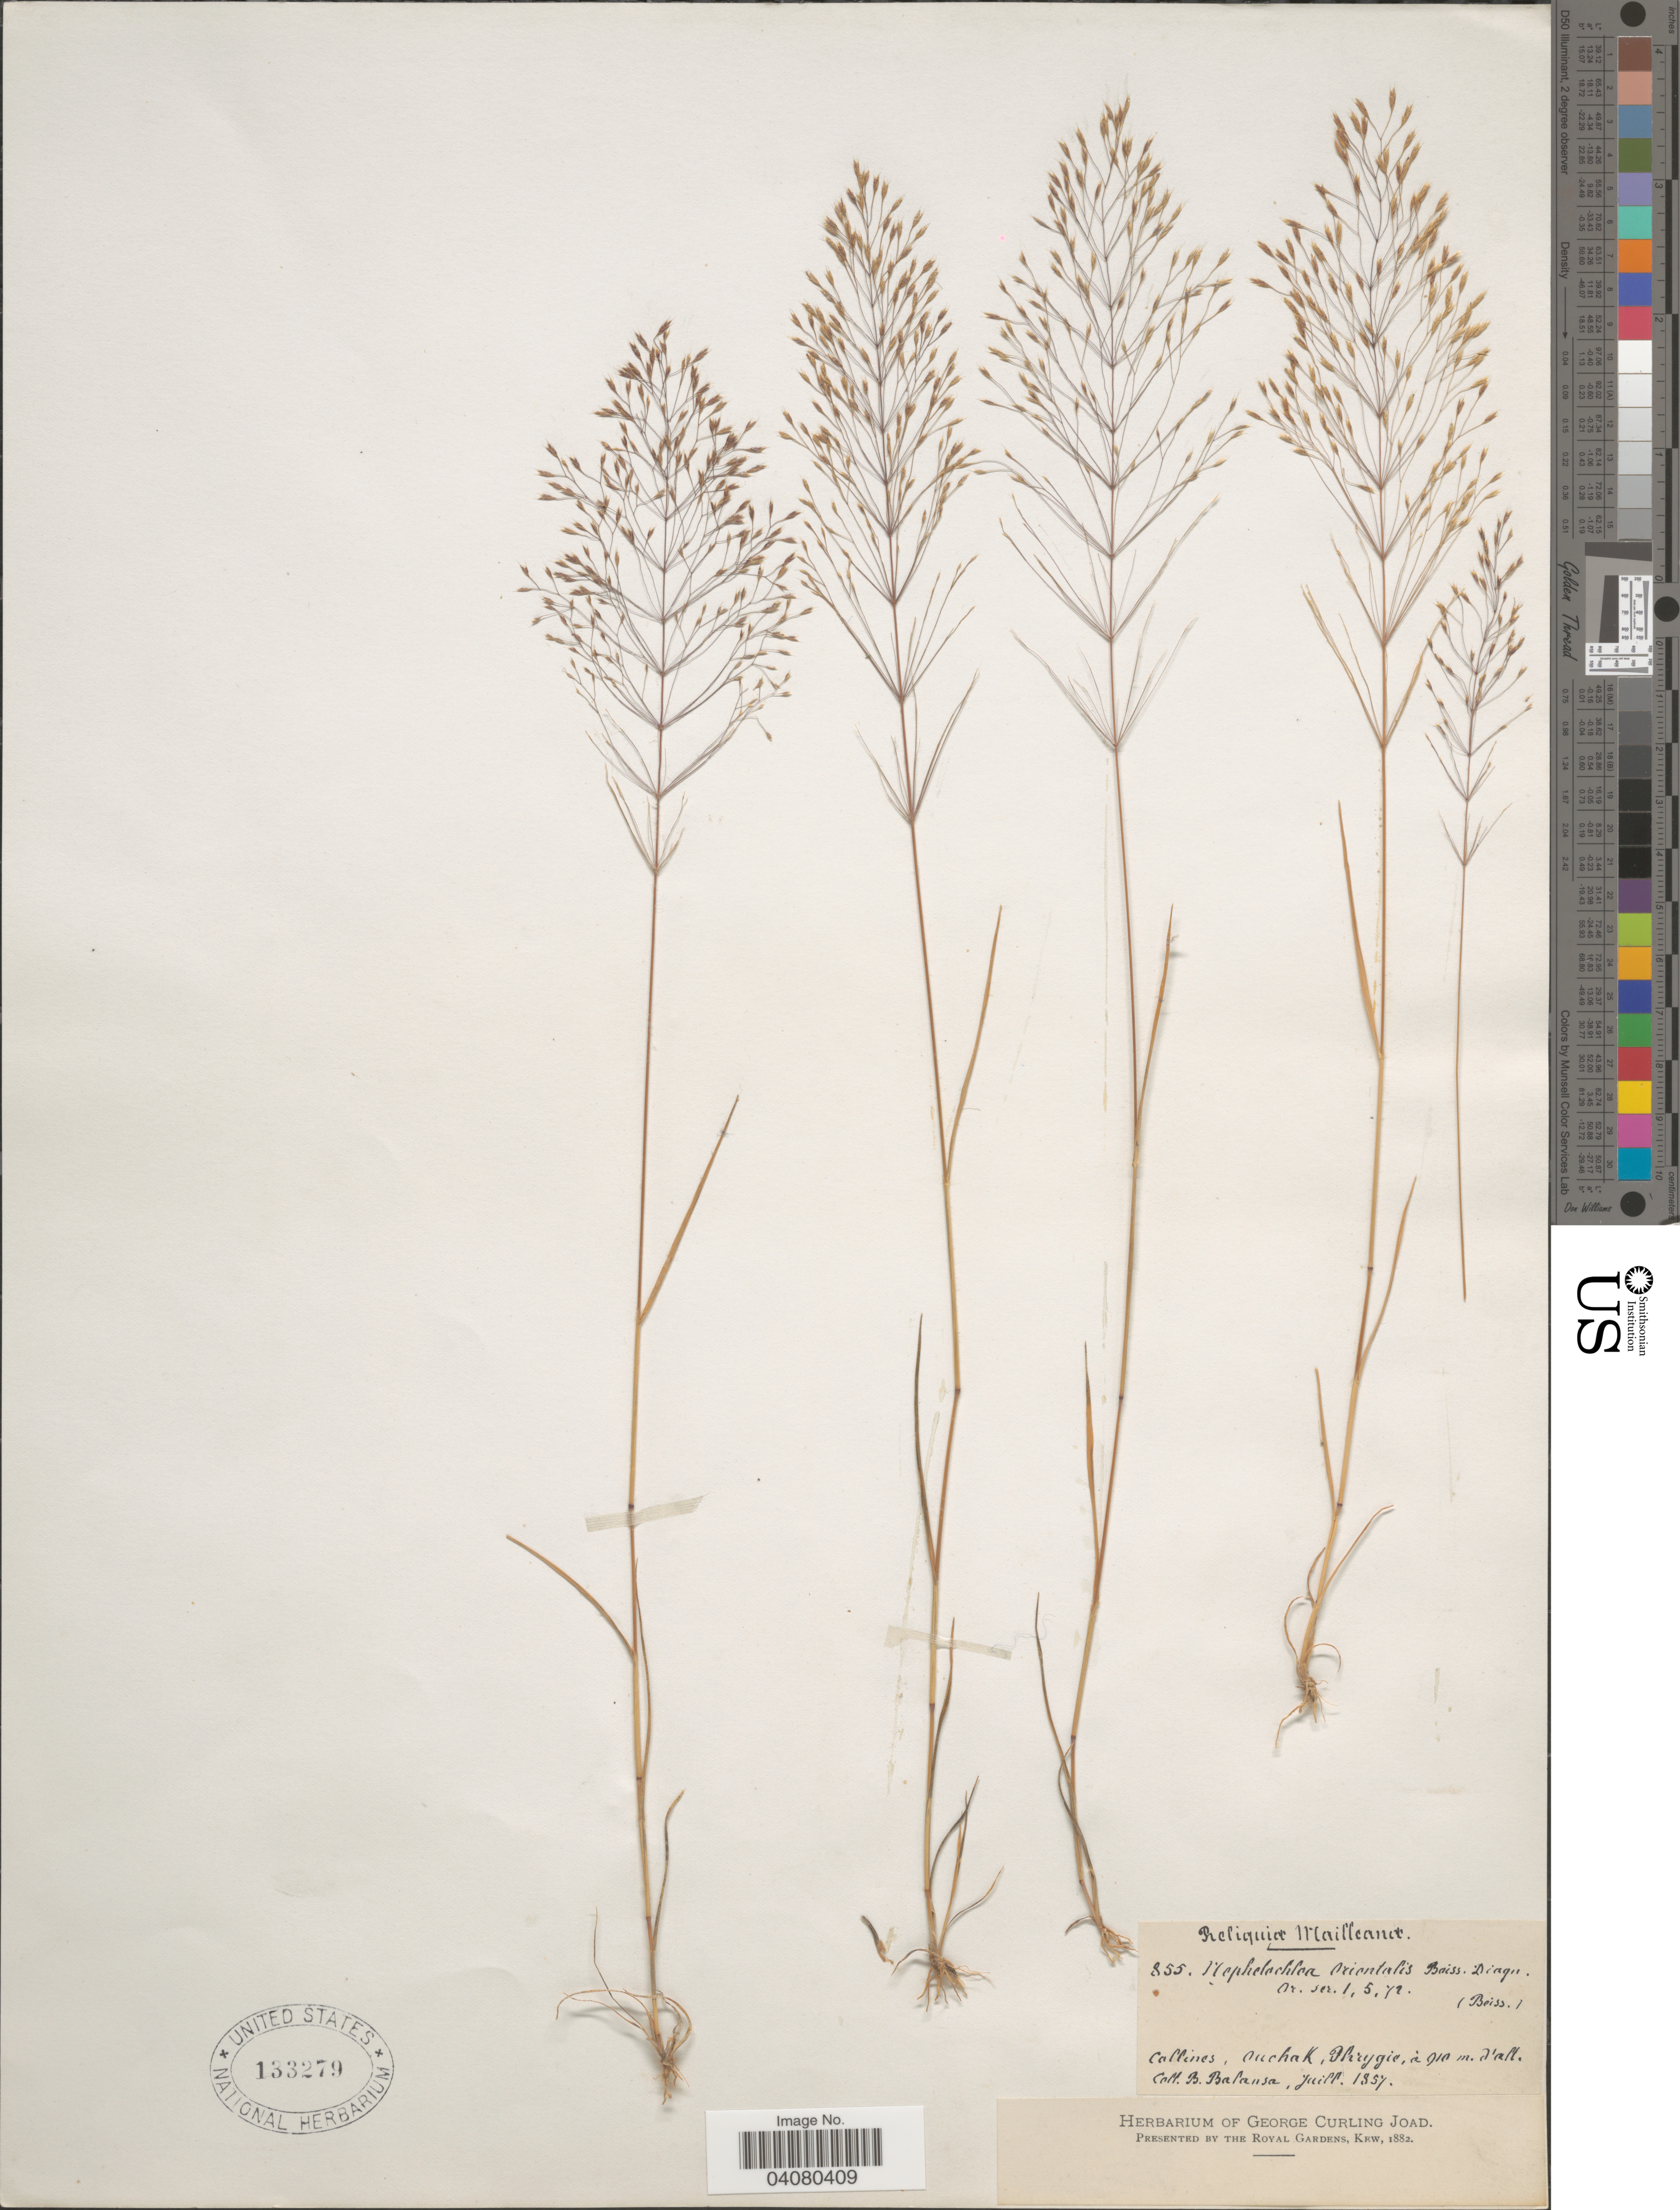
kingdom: Plantae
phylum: Tracheophyta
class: Liliopsida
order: Poales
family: Poaceae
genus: Nephelochloa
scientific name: Nephelochloa orientalis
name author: Boiss.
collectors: B. Balansa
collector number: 855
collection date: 1857-07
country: Turkey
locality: Collines, Ouchak, Phrygie.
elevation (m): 910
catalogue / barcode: US 133279